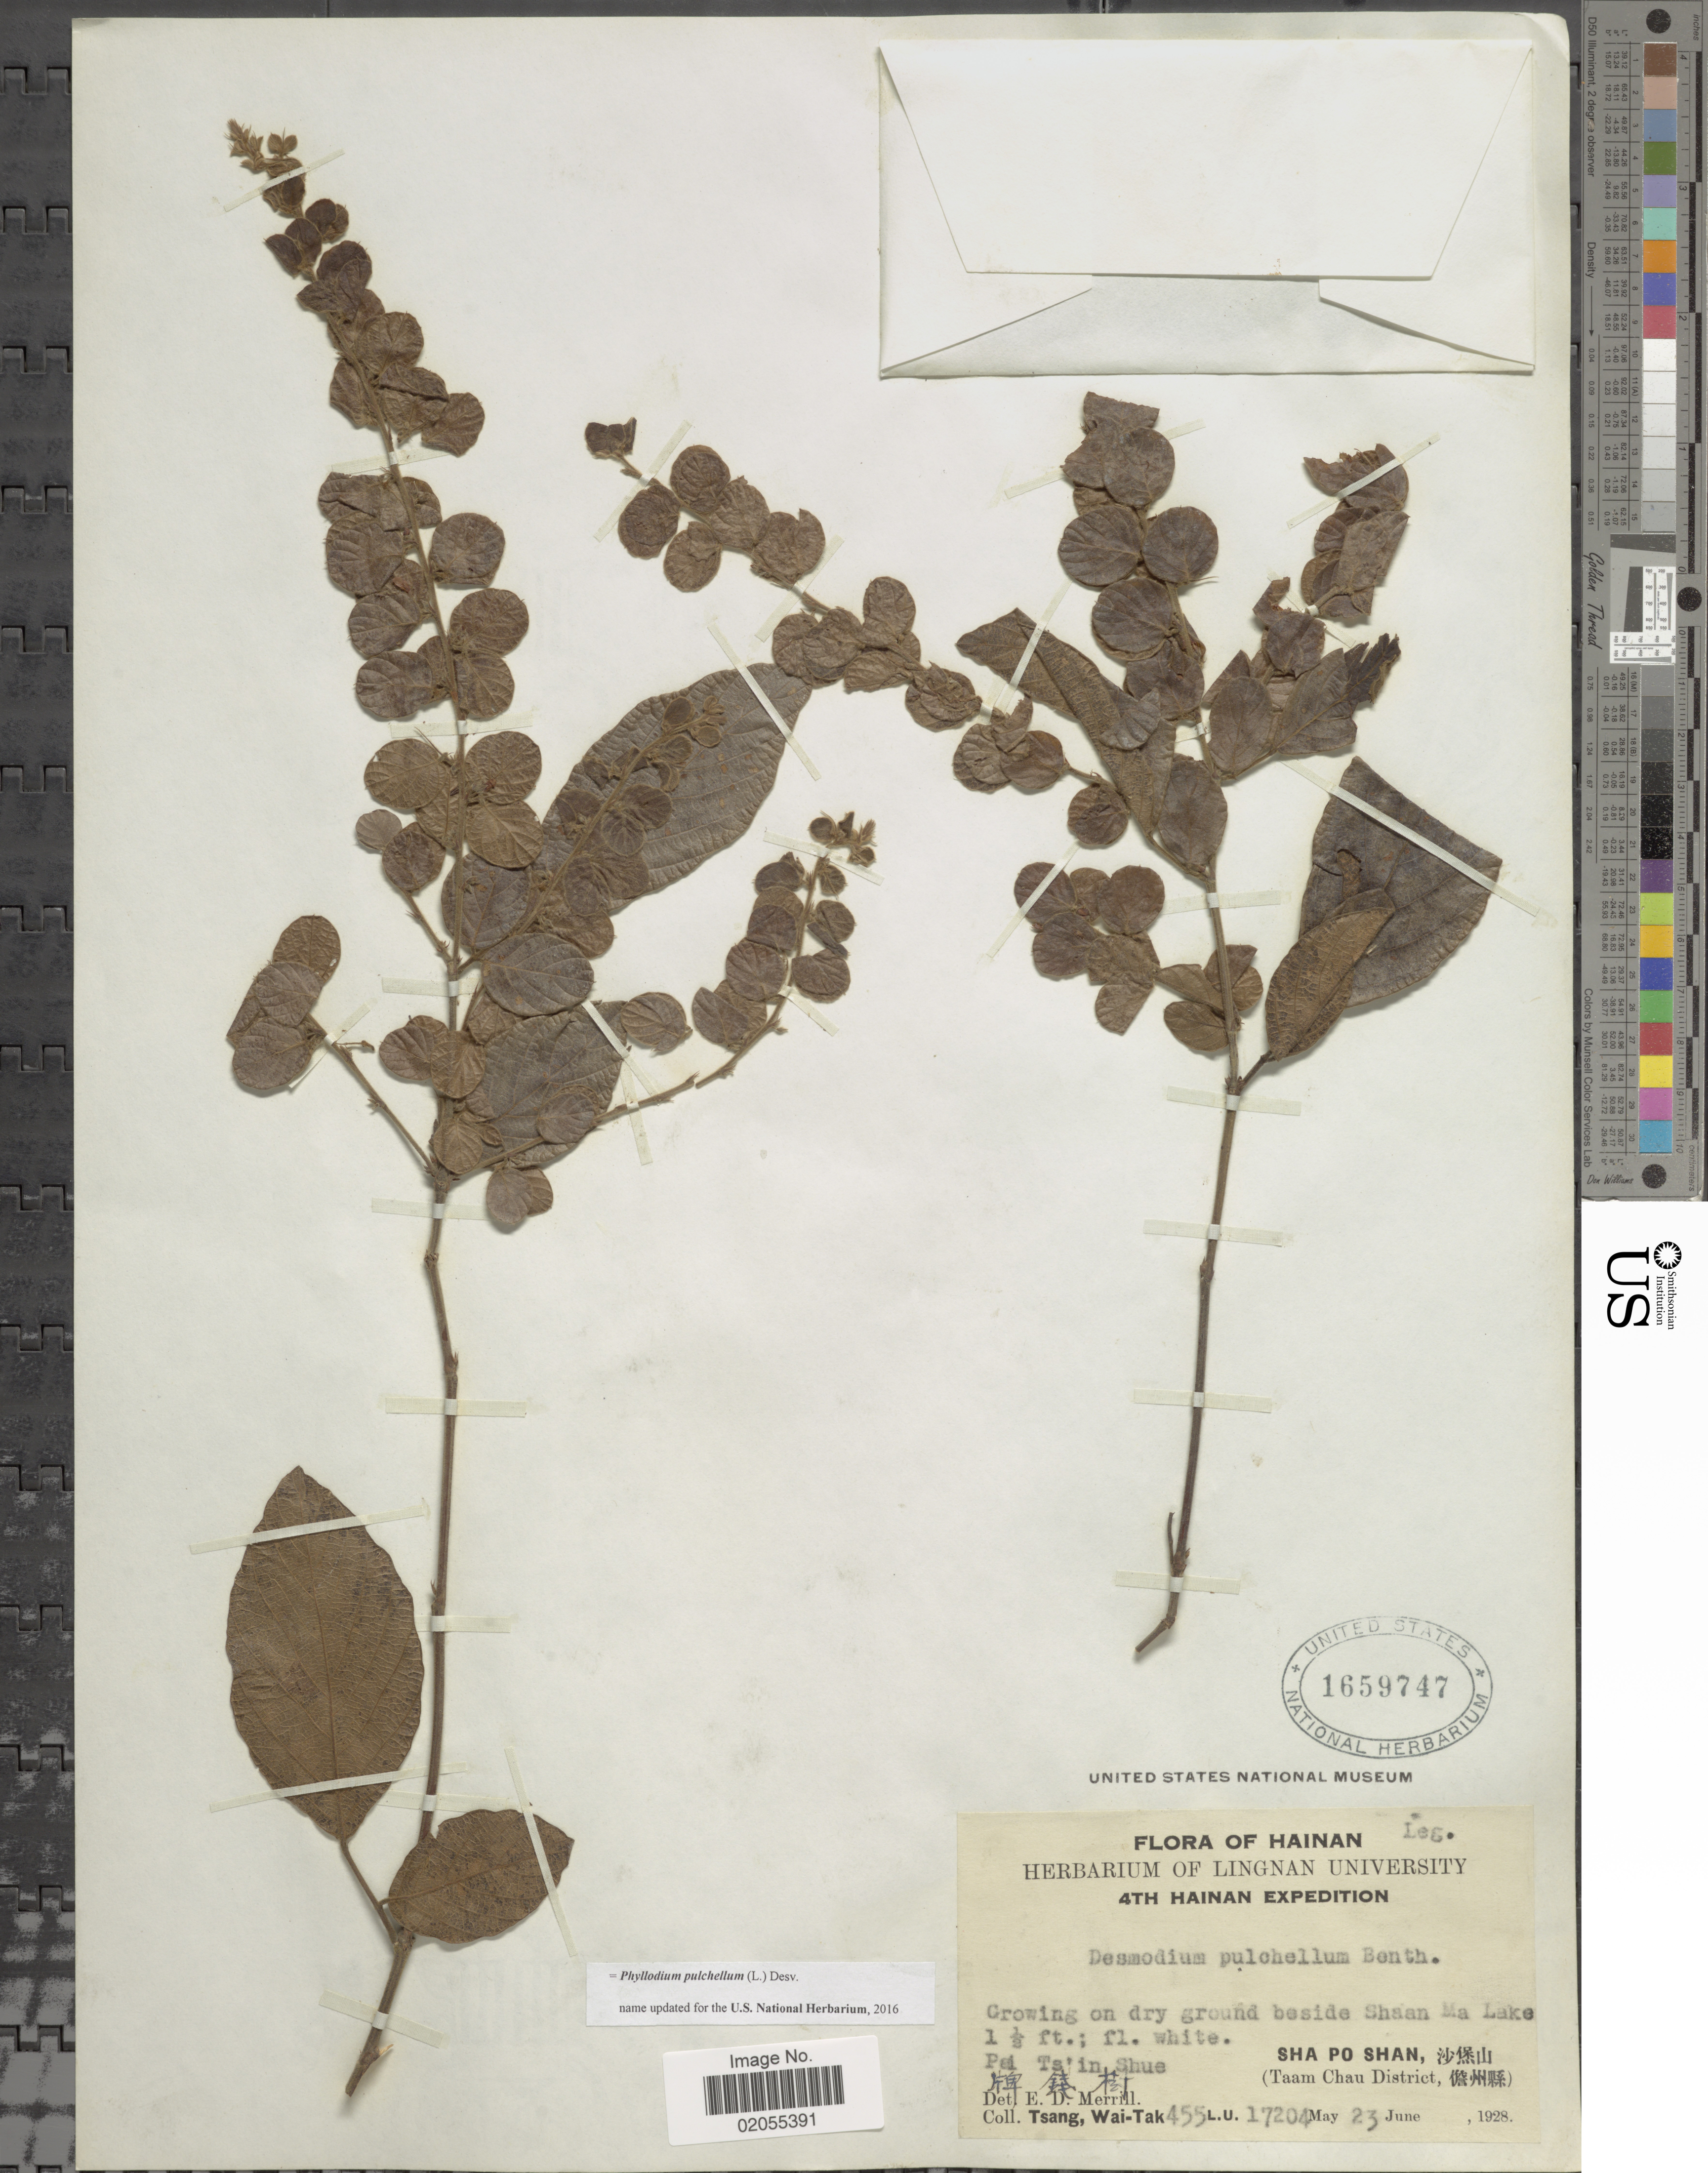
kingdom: Plantae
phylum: Tracheophyta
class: Magnoliopsida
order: Fabales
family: Fabaceae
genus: Phyllodium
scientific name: Phyllodium pulchellum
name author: (L.) Desv.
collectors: W. T. Tsang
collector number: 455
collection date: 1928-05-23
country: China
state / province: Hainan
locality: Pai Ts'in Shue, Sha Po Shan, Taam Chau District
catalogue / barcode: US 1659747